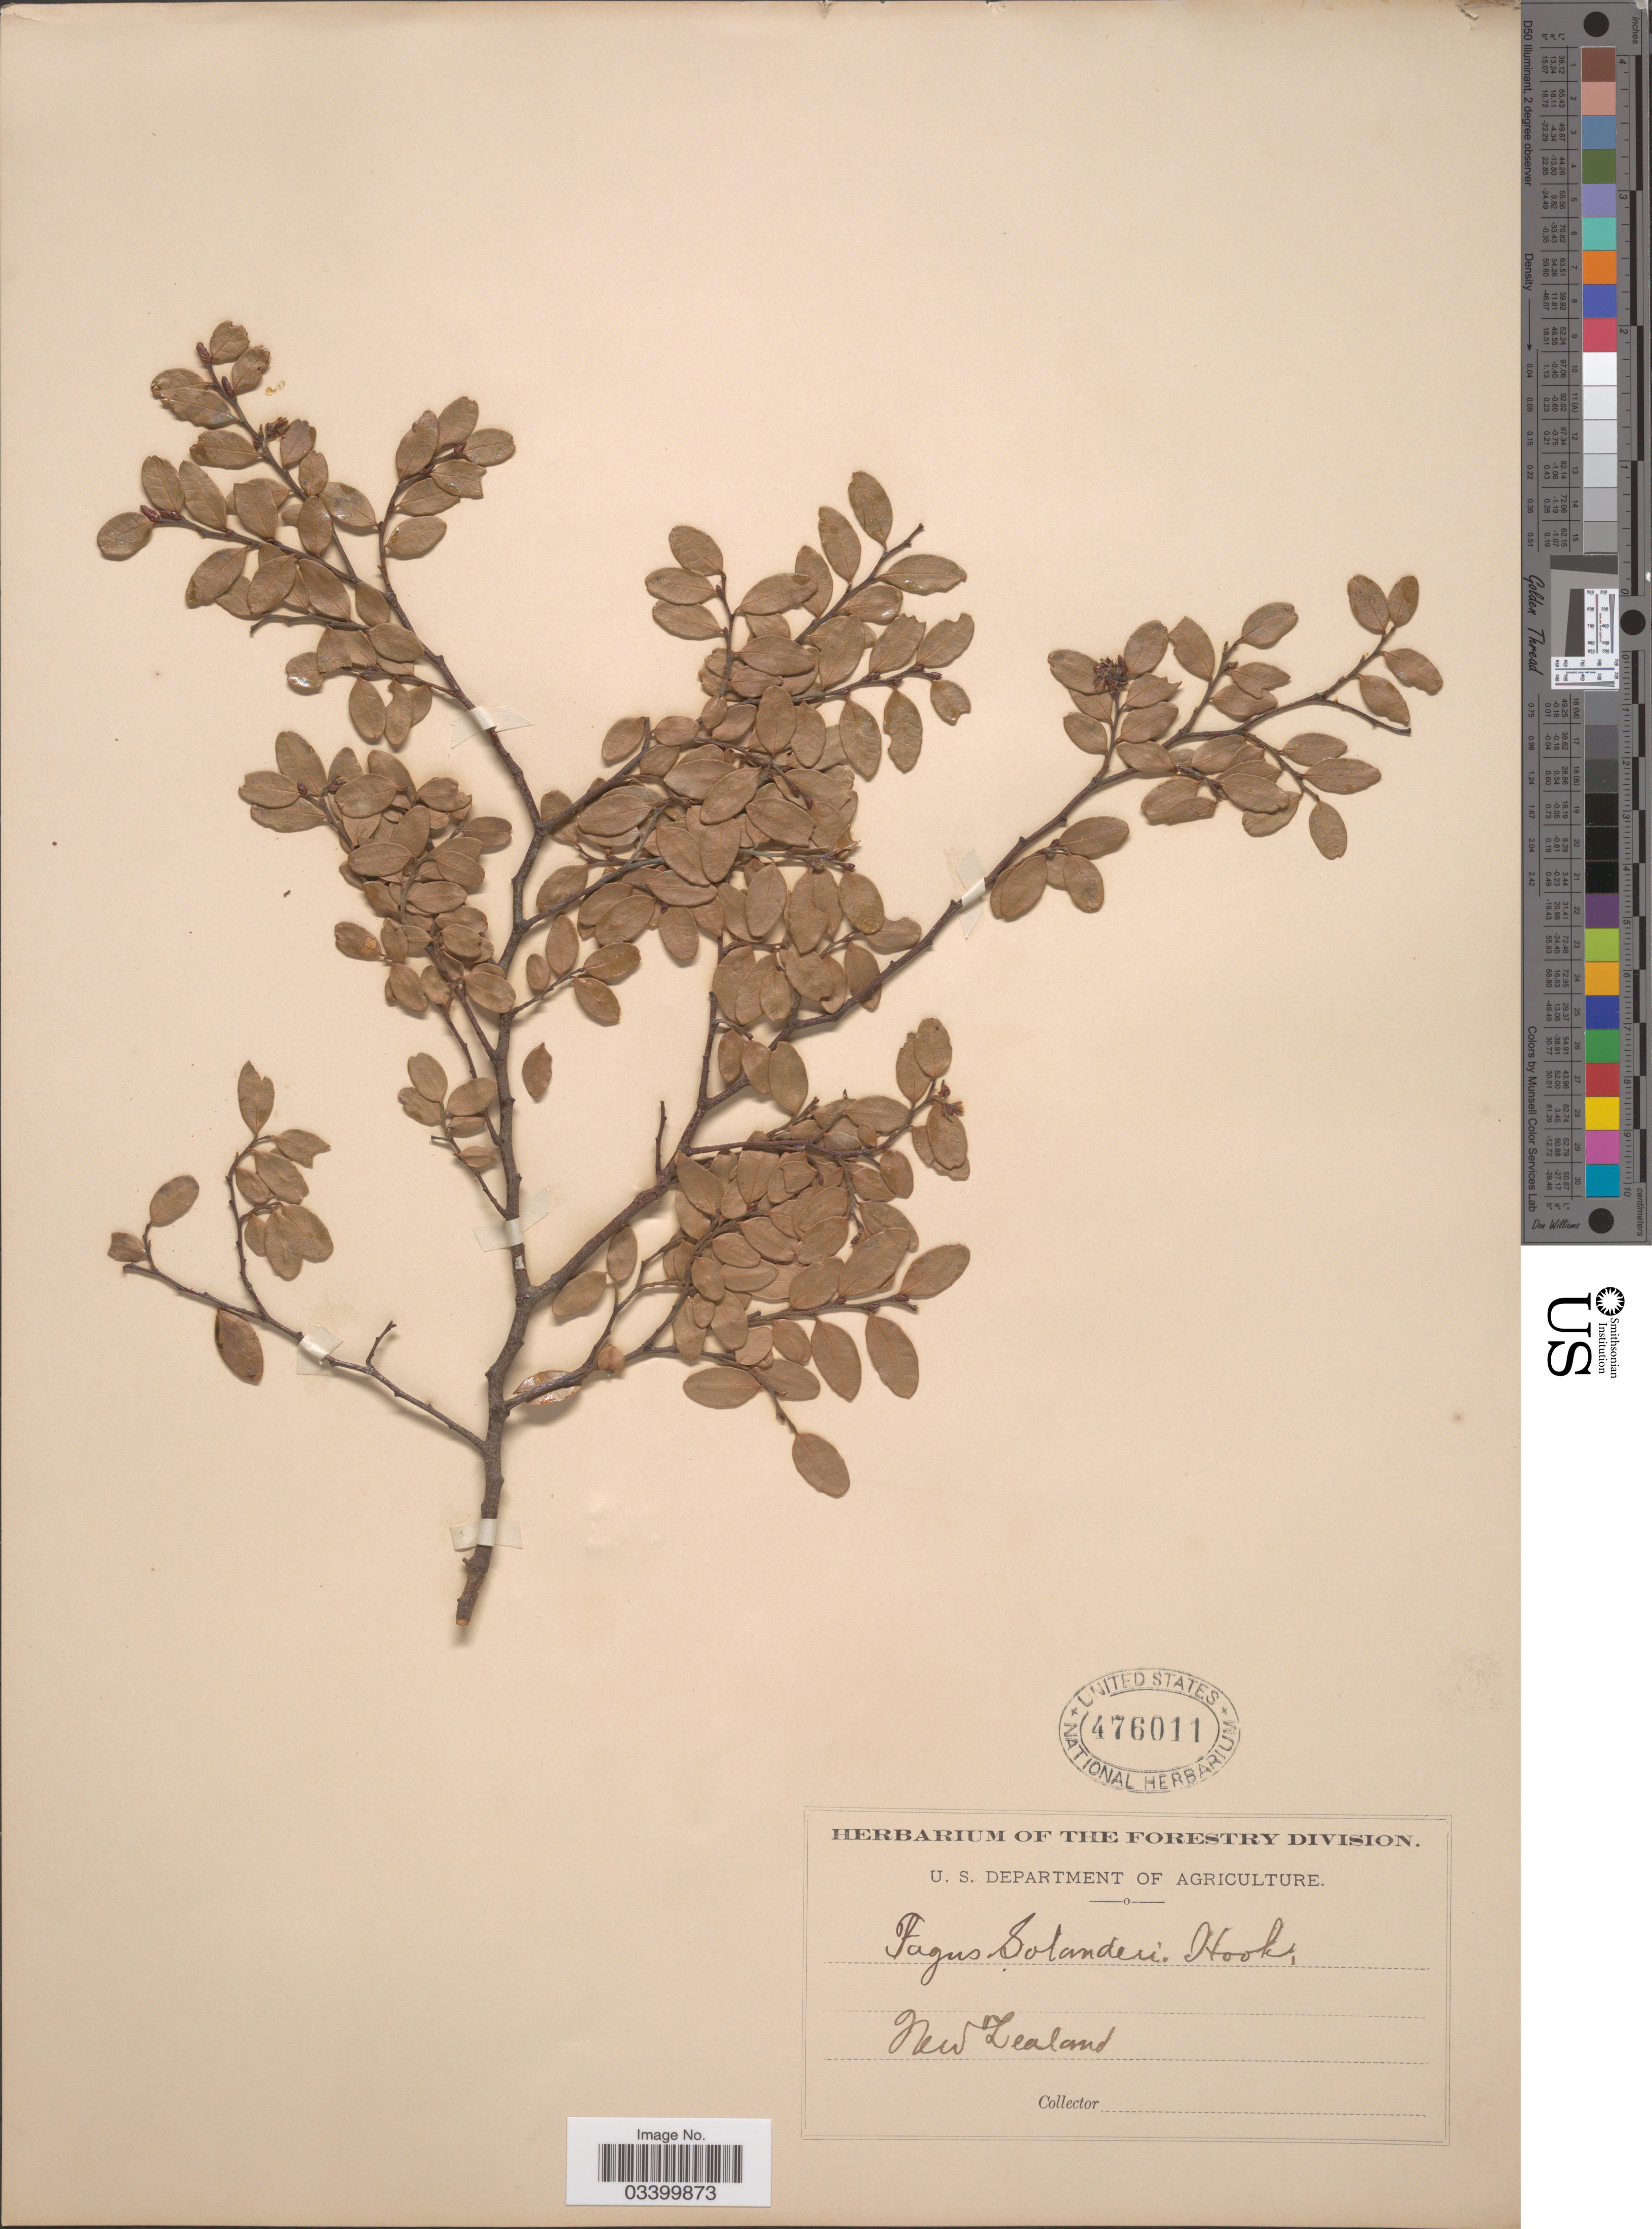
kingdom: Plantae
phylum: Tracheophyta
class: Magnoliopsida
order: Fagales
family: Nothofagaceae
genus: Nothofagus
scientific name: Nothofagus solandri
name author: (Hook. f.) Oerst.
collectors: Ex herb. of the Forestry Division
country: New Zealand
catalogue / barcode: US 476011